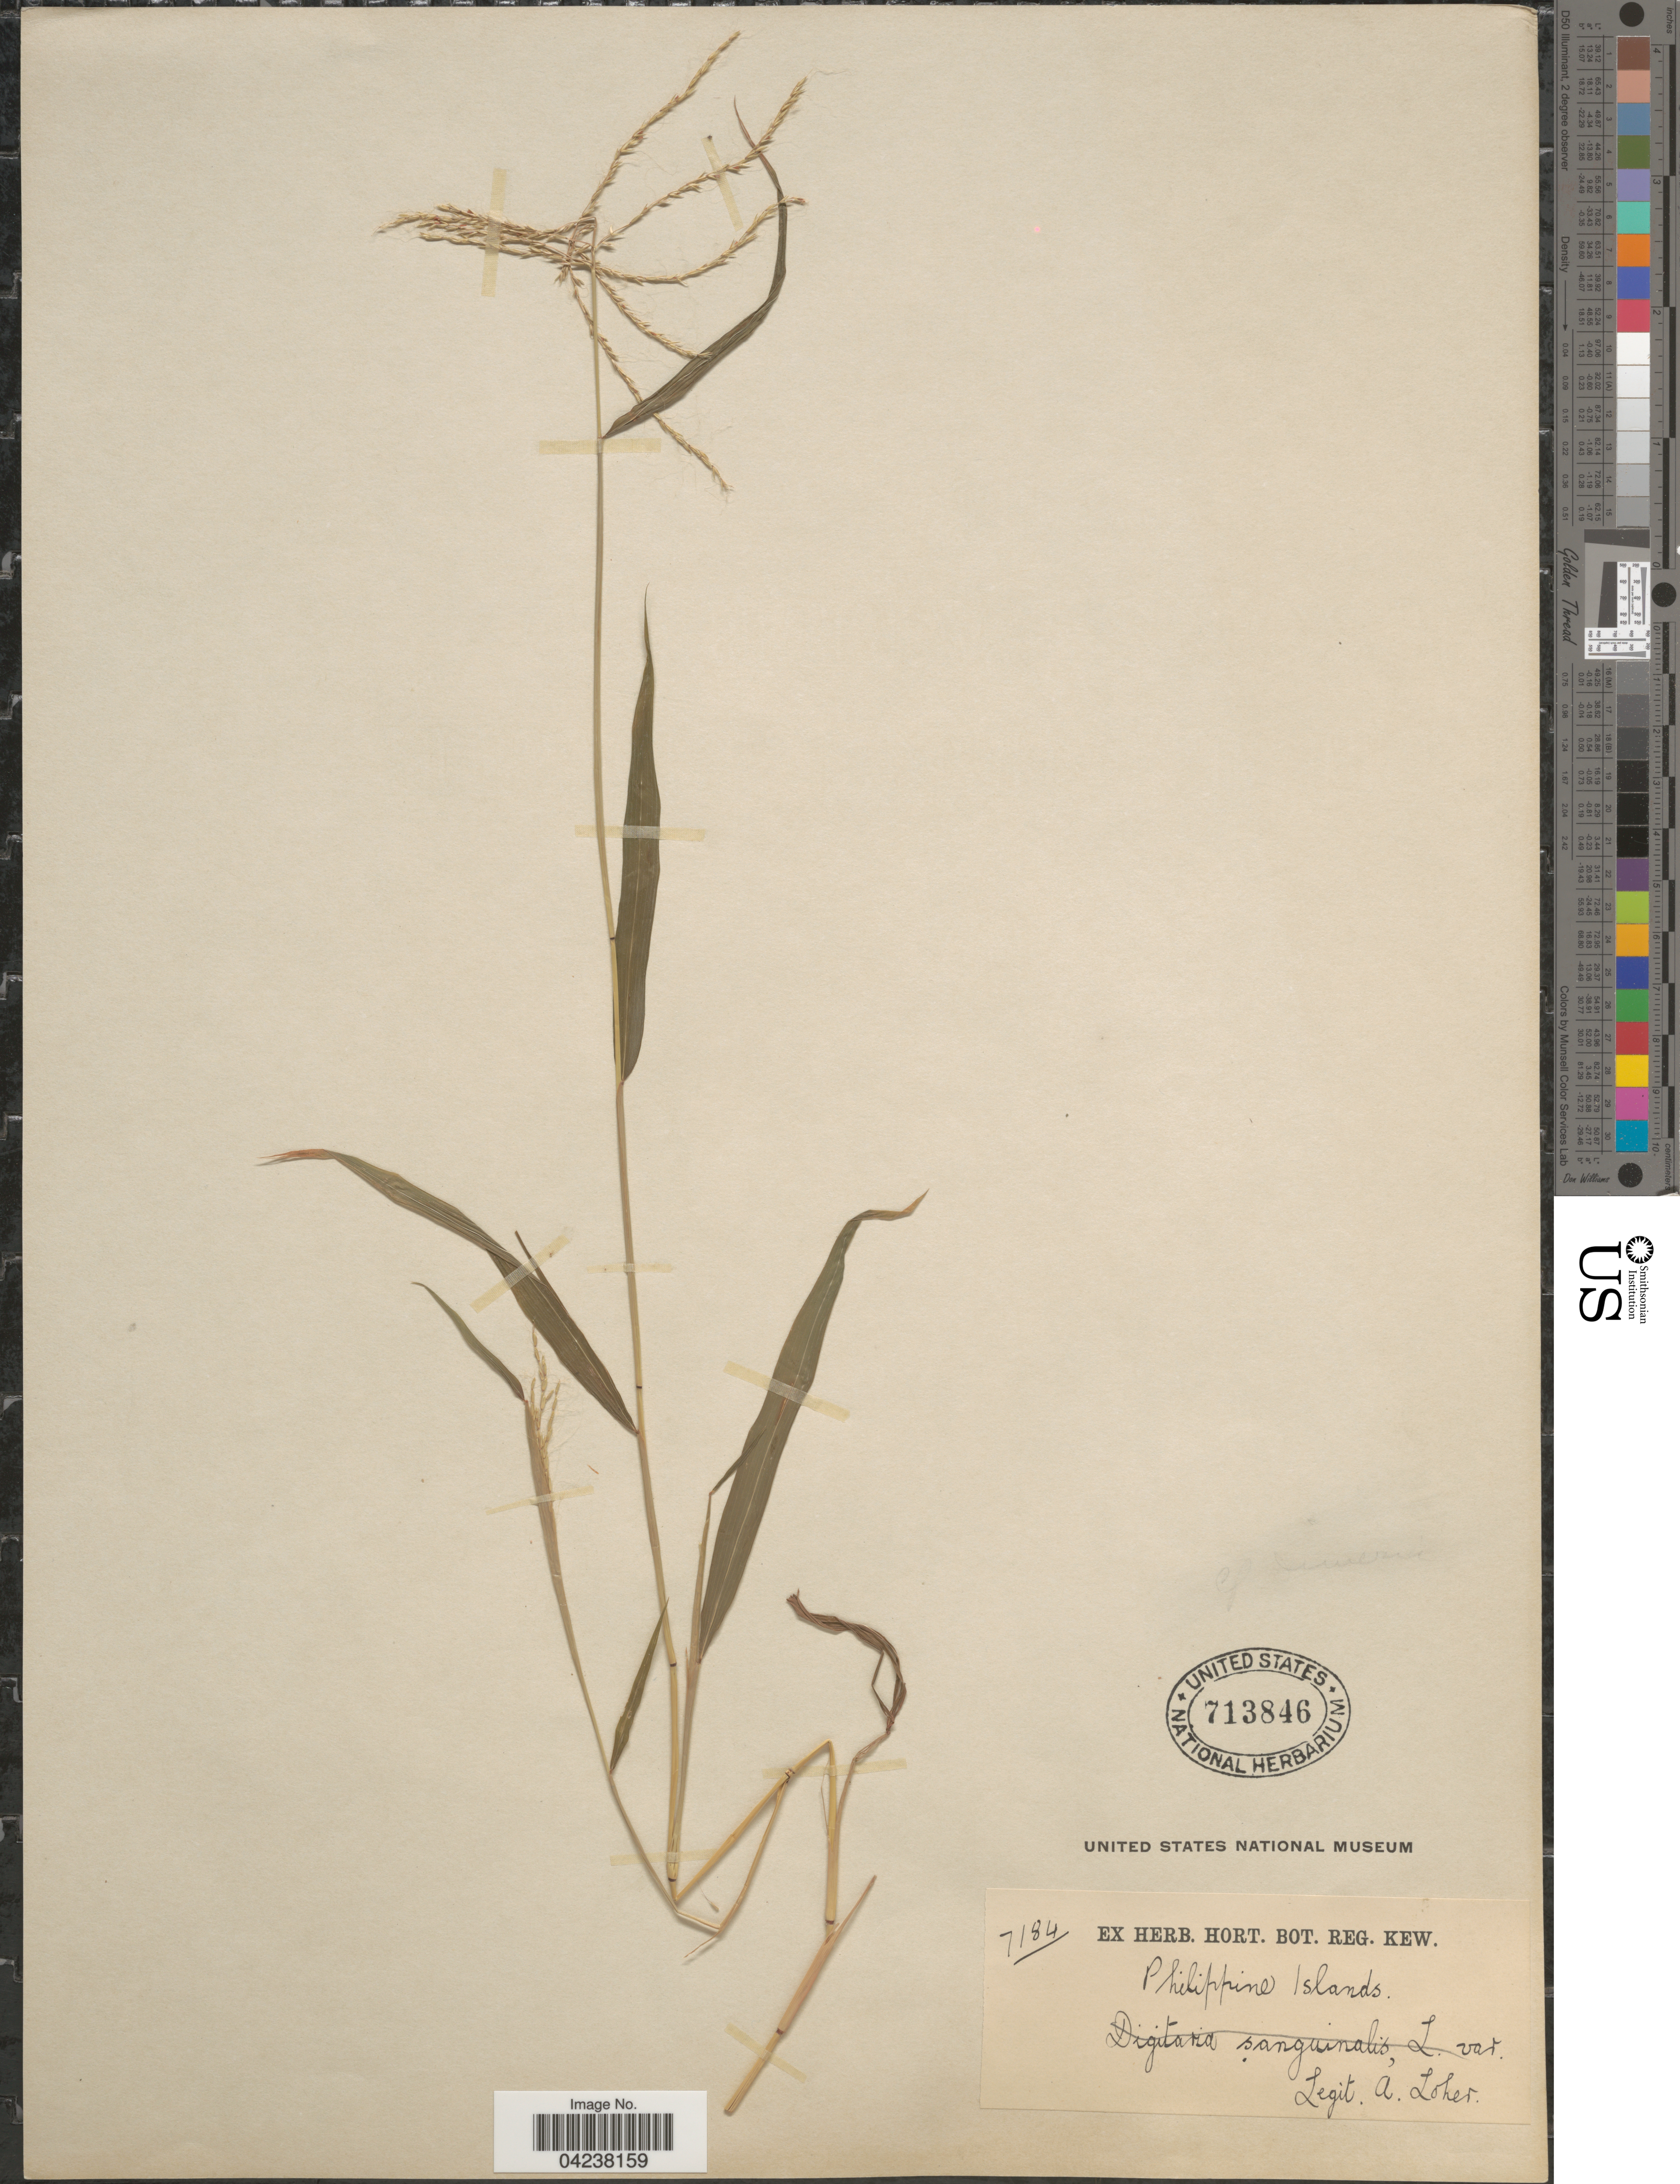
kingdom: Plantae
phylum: Tracheophyta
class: Liliopsida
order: Poales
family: Poaceae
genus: Microstegium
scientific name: Microstegium sp.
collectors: A. Loher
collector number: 7184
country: Philippines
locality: Philippine Islands.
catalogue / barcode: US 713846